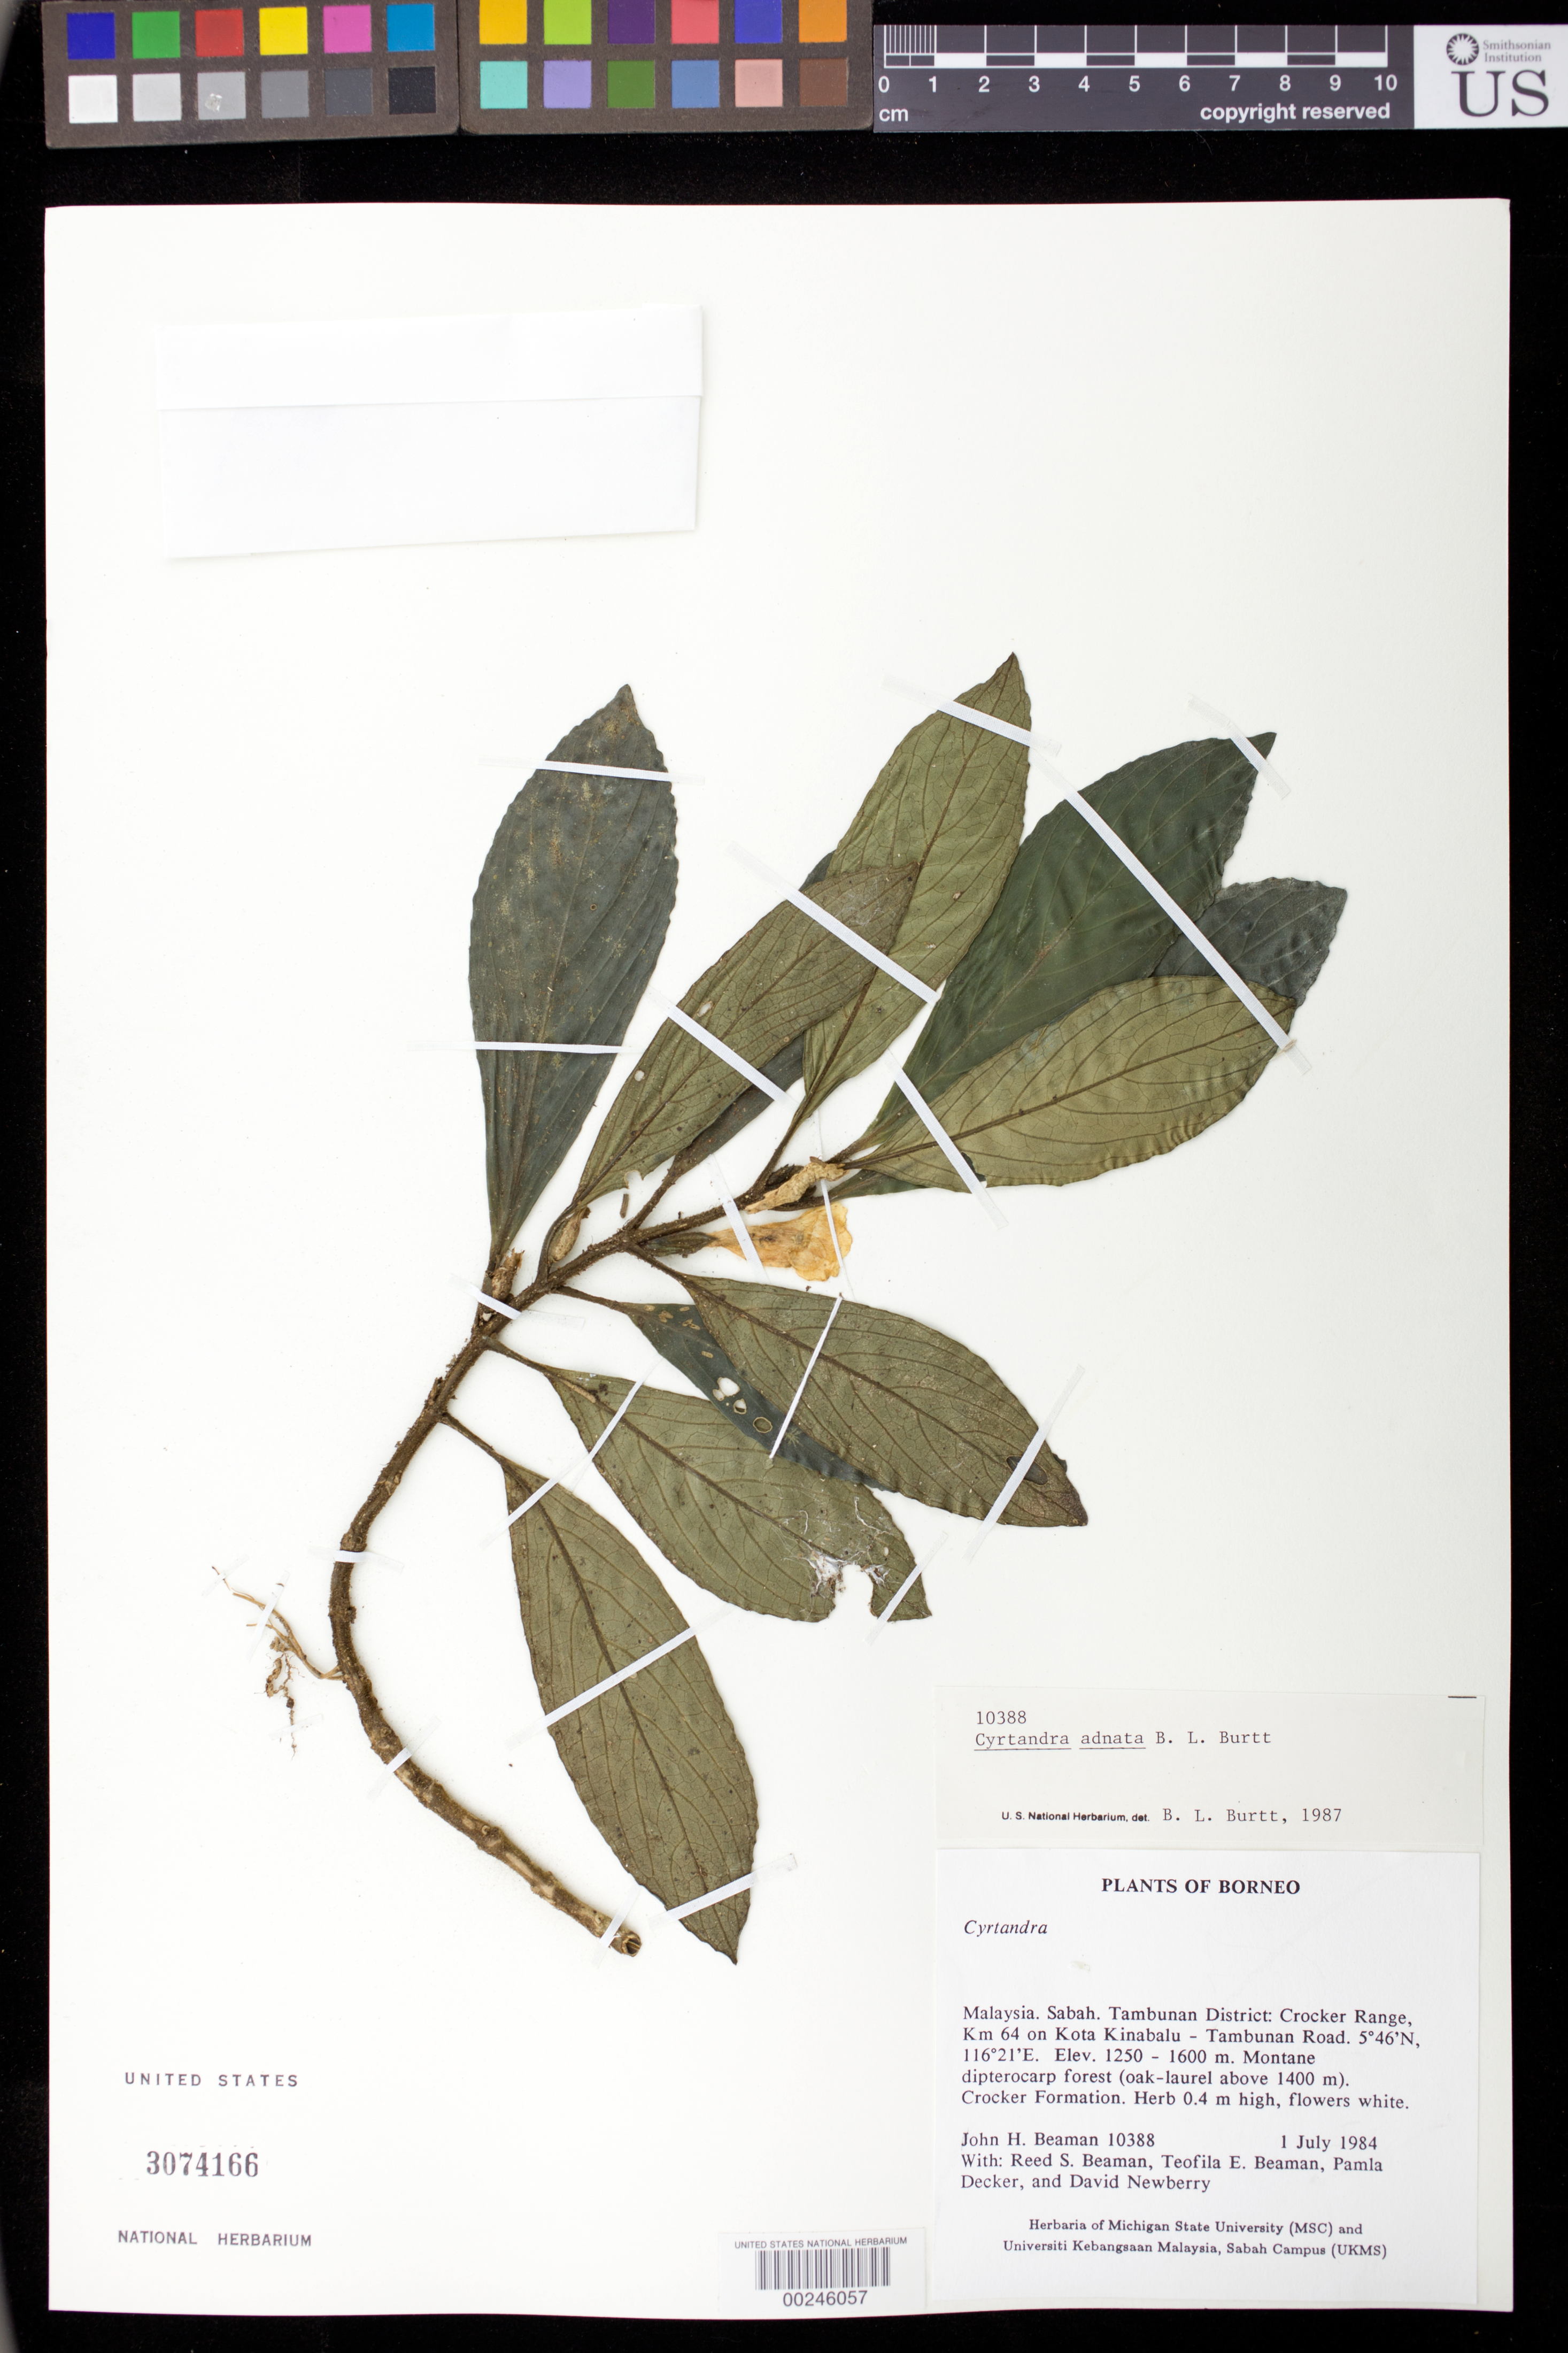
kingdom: Plantae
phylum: Tracheophyta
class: Magnoliopsida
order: Lamiales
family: Gesneriaceae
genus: Cyrtandra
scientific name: Cyrtandra adnata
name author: B.L. Burtt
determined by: Burtt, B. L.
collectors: J. H. Beaman, R. S. Beaman, T. E. Beaman, P. Decker & D. Newberry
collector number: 10388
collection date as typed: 01 Jul 1984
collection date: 1984-07-01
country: Malaysia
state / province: Sabah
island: Borneo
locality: Tambunan dist, crocker range, km 64 on kota kinabalu - tambunan road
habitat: Montane dipterocarp forest (oak-laurel above 1400 m), crocker formation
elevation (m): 1250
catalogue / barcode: US 3074166